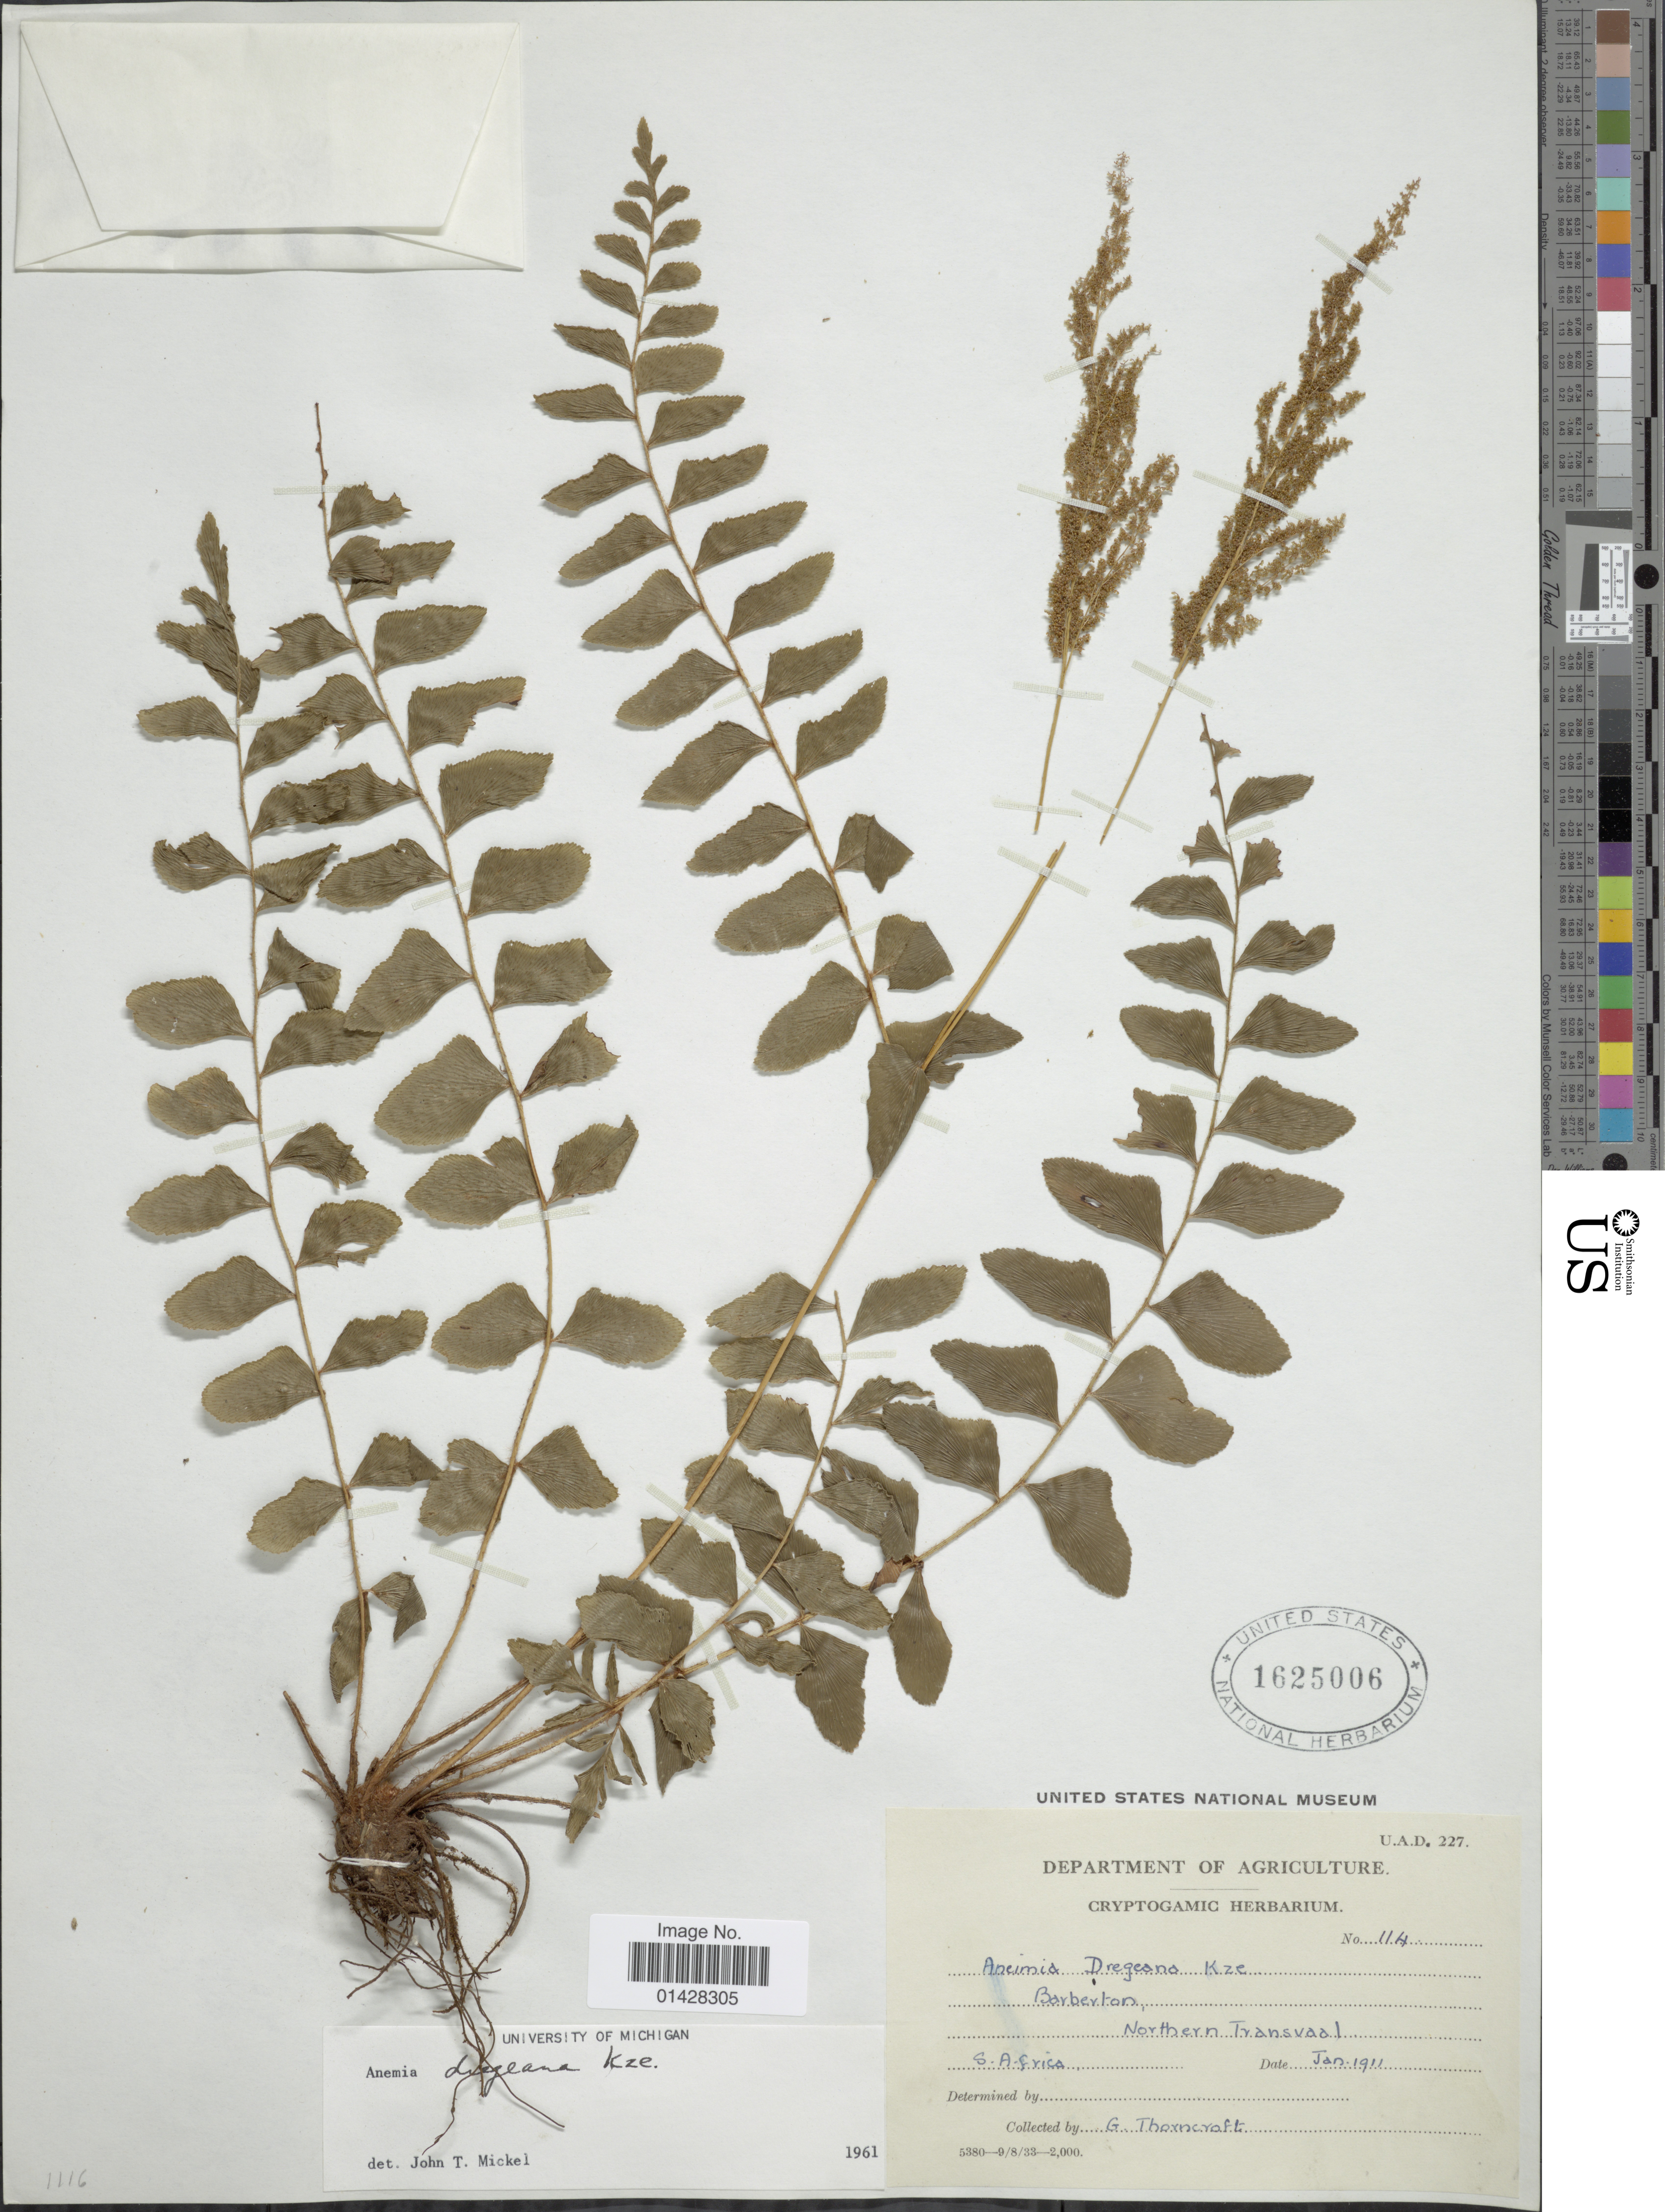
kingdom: Plantae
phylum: Tracheophyta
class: Polypodiopsida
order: Schizaeales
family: Anemiaceae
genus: Anemia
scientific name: Anemia dregeana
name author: Kunze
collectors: G. Thorncroft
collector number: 114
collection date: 1911-01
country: South Africa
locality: Barberton, Northern Transvaal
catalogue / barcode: US 1625006